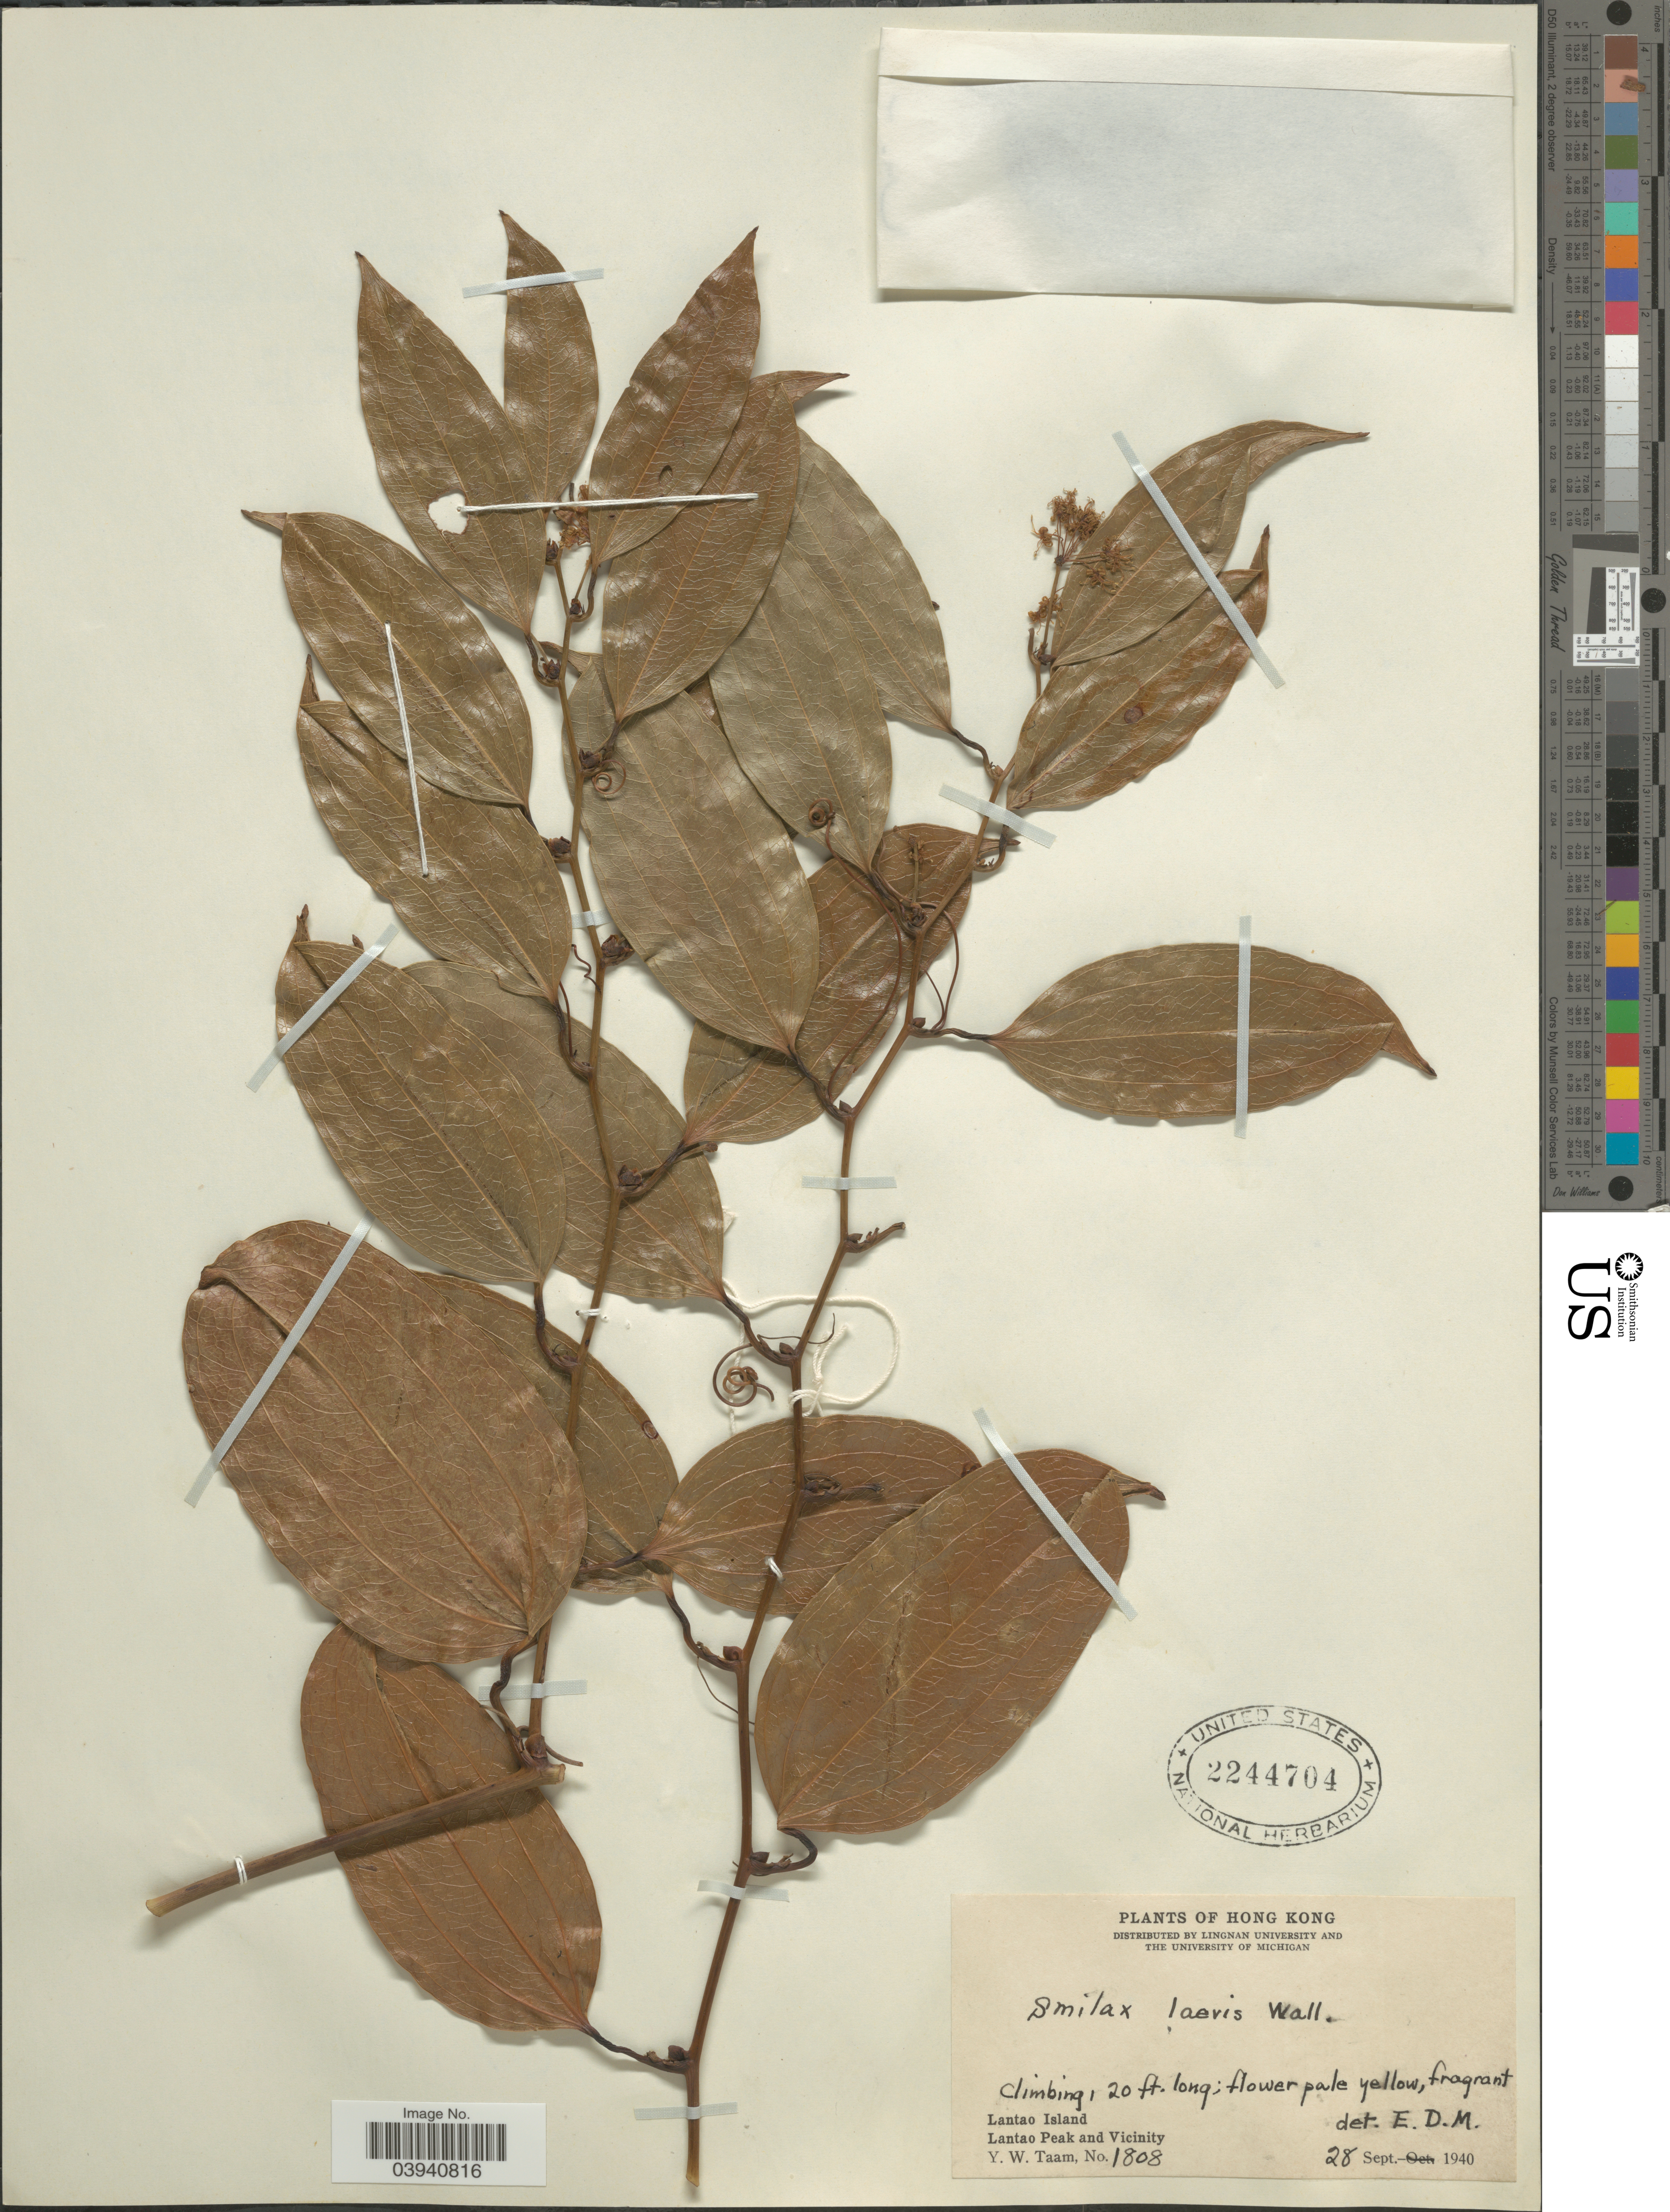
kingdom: Plantae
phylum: Tracheophyta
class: Liliopsida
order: Liliales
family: Smilacaceae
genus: Smilax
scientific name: Smilax laevis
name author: Wall. ex A. DC.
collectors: Y. W. Taam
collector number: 1808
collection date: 1940-09-28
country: China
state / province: Hong Kong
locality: Lantao Island. Lantao Peak and Vicinity.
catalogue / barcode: US 2244704